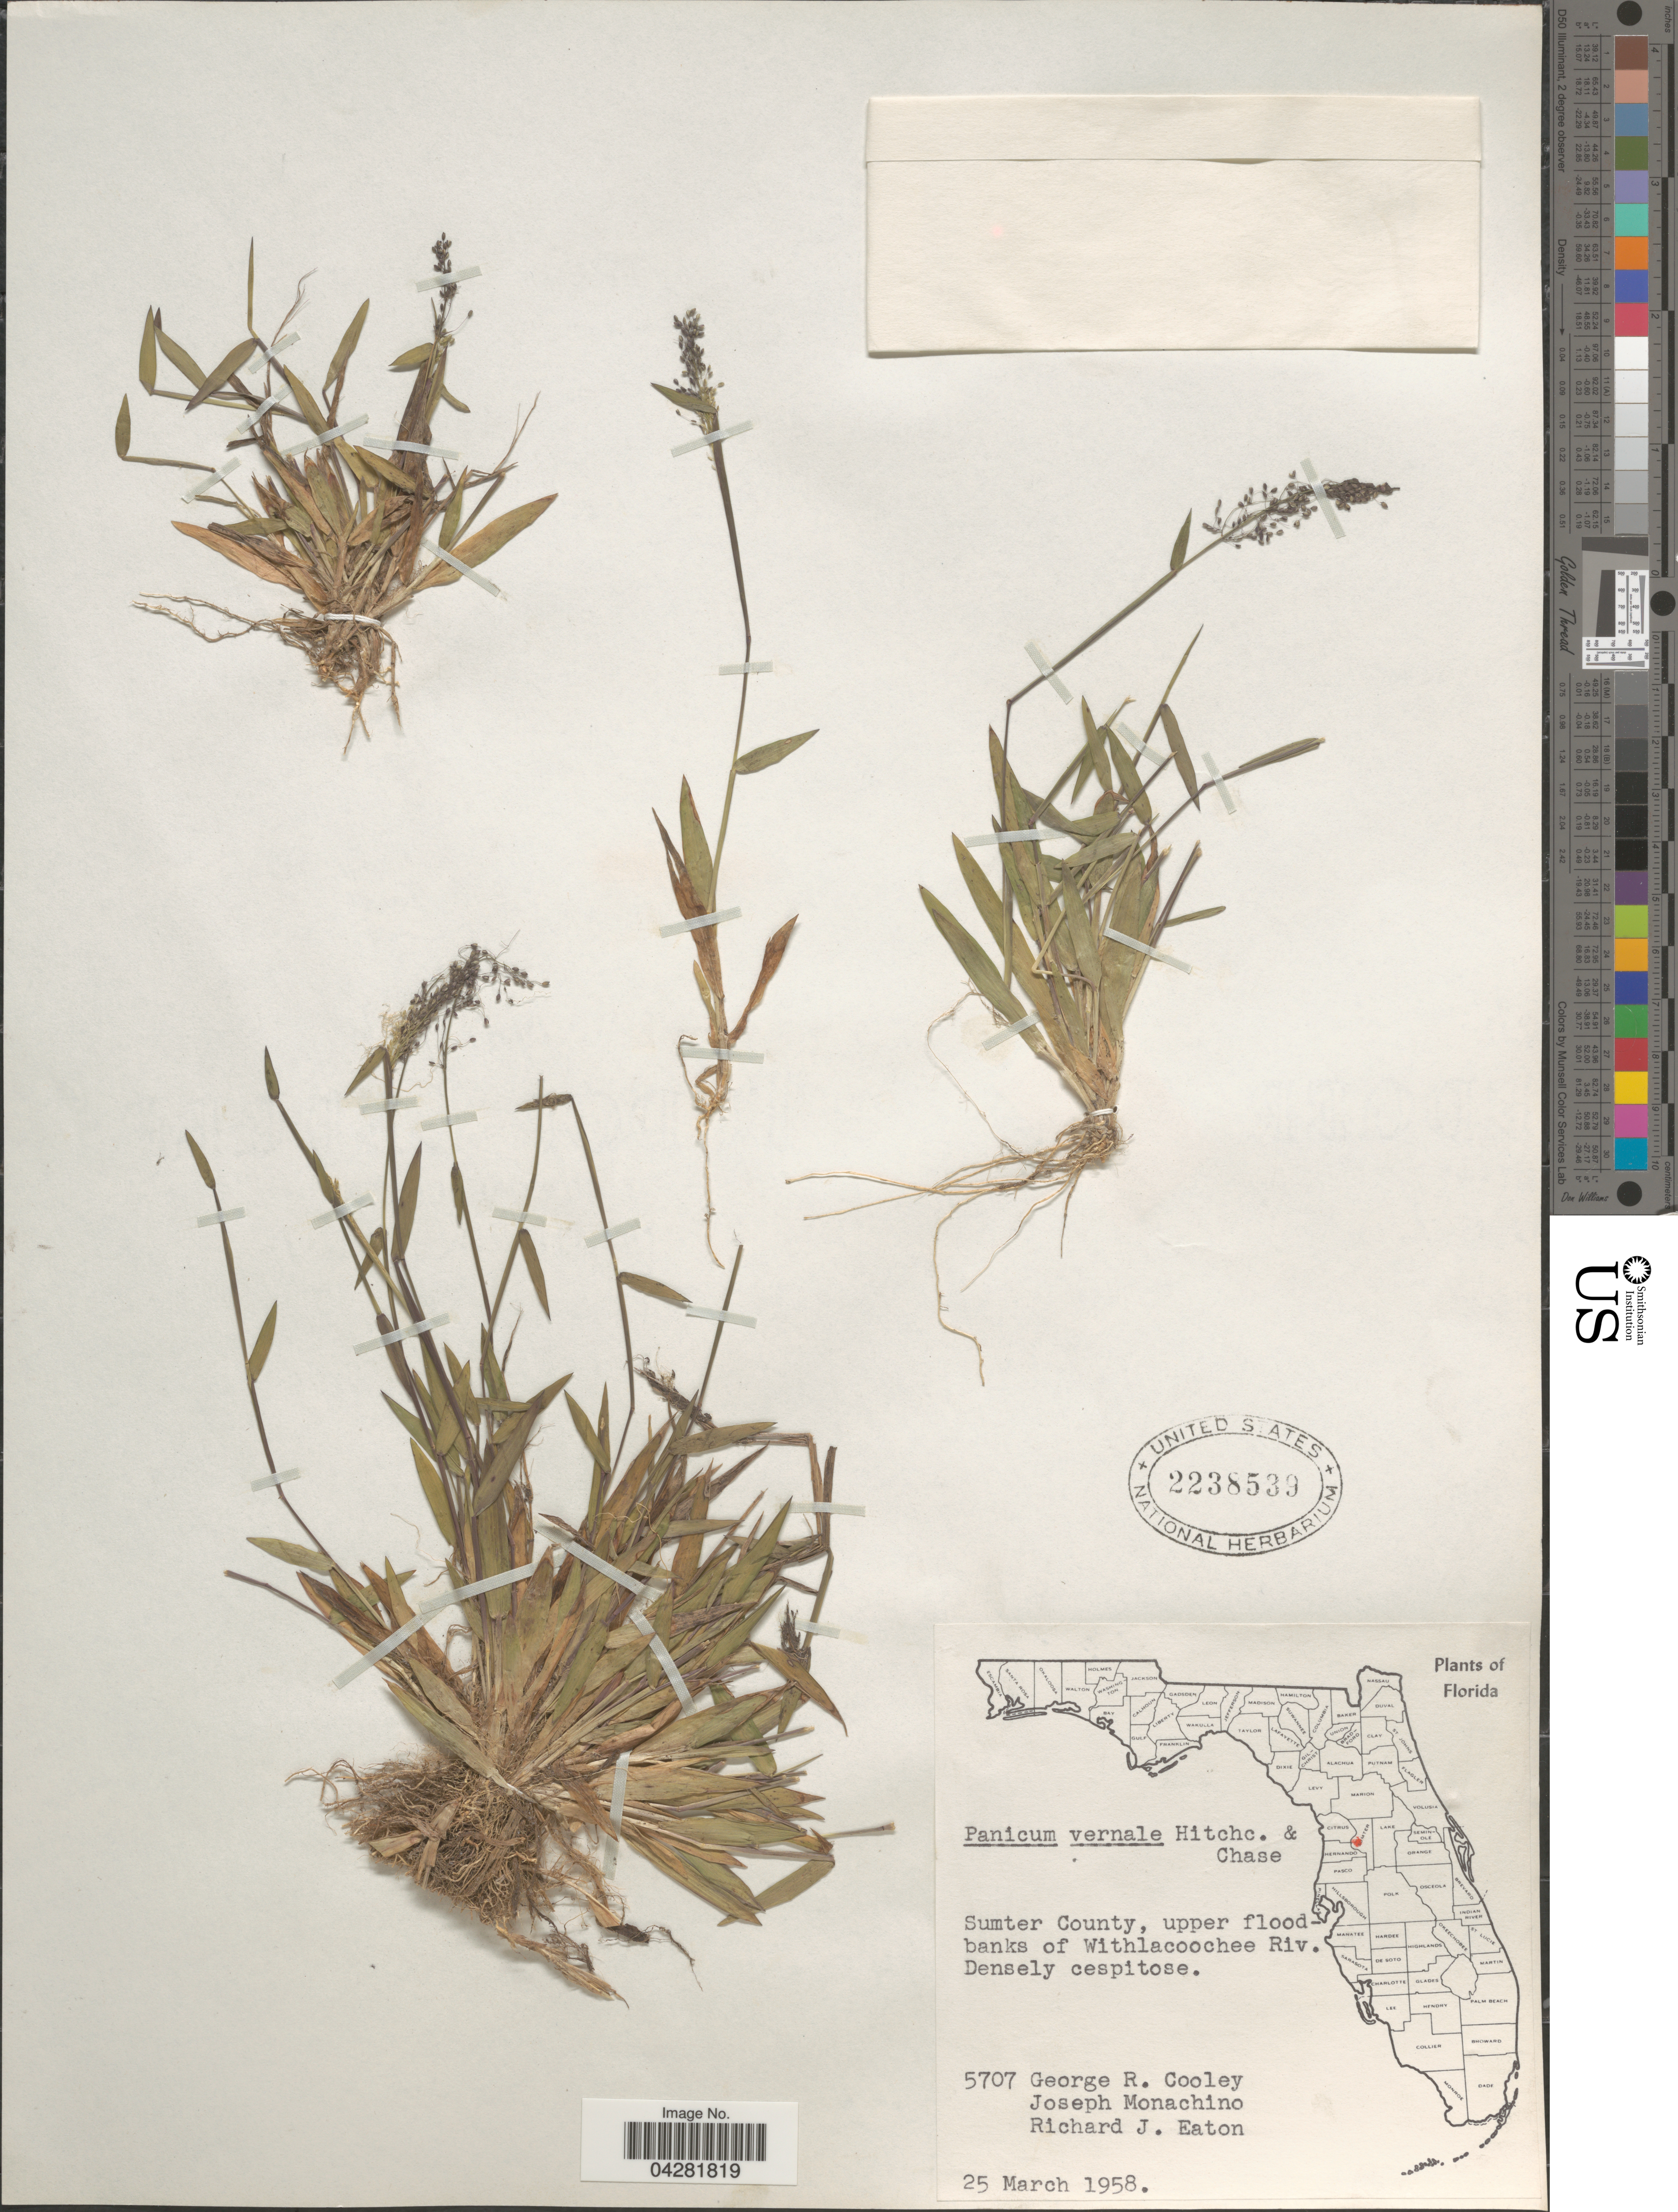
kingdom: Plantae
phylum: Tracheophyta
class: Liliopsida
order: Poales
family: Poaceae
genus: Dichanthelium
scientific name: Dichanthelium ensifolium var. ensifolium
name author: (Baldwin ex Elliot) Gould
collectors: G. R. Cooley, J. V. Monachino & R. J. Eaton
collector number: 5707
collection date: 1958-03-25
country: United States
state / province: Florida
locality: Sumter County, upper floodbanks.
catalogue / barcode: US 2238539